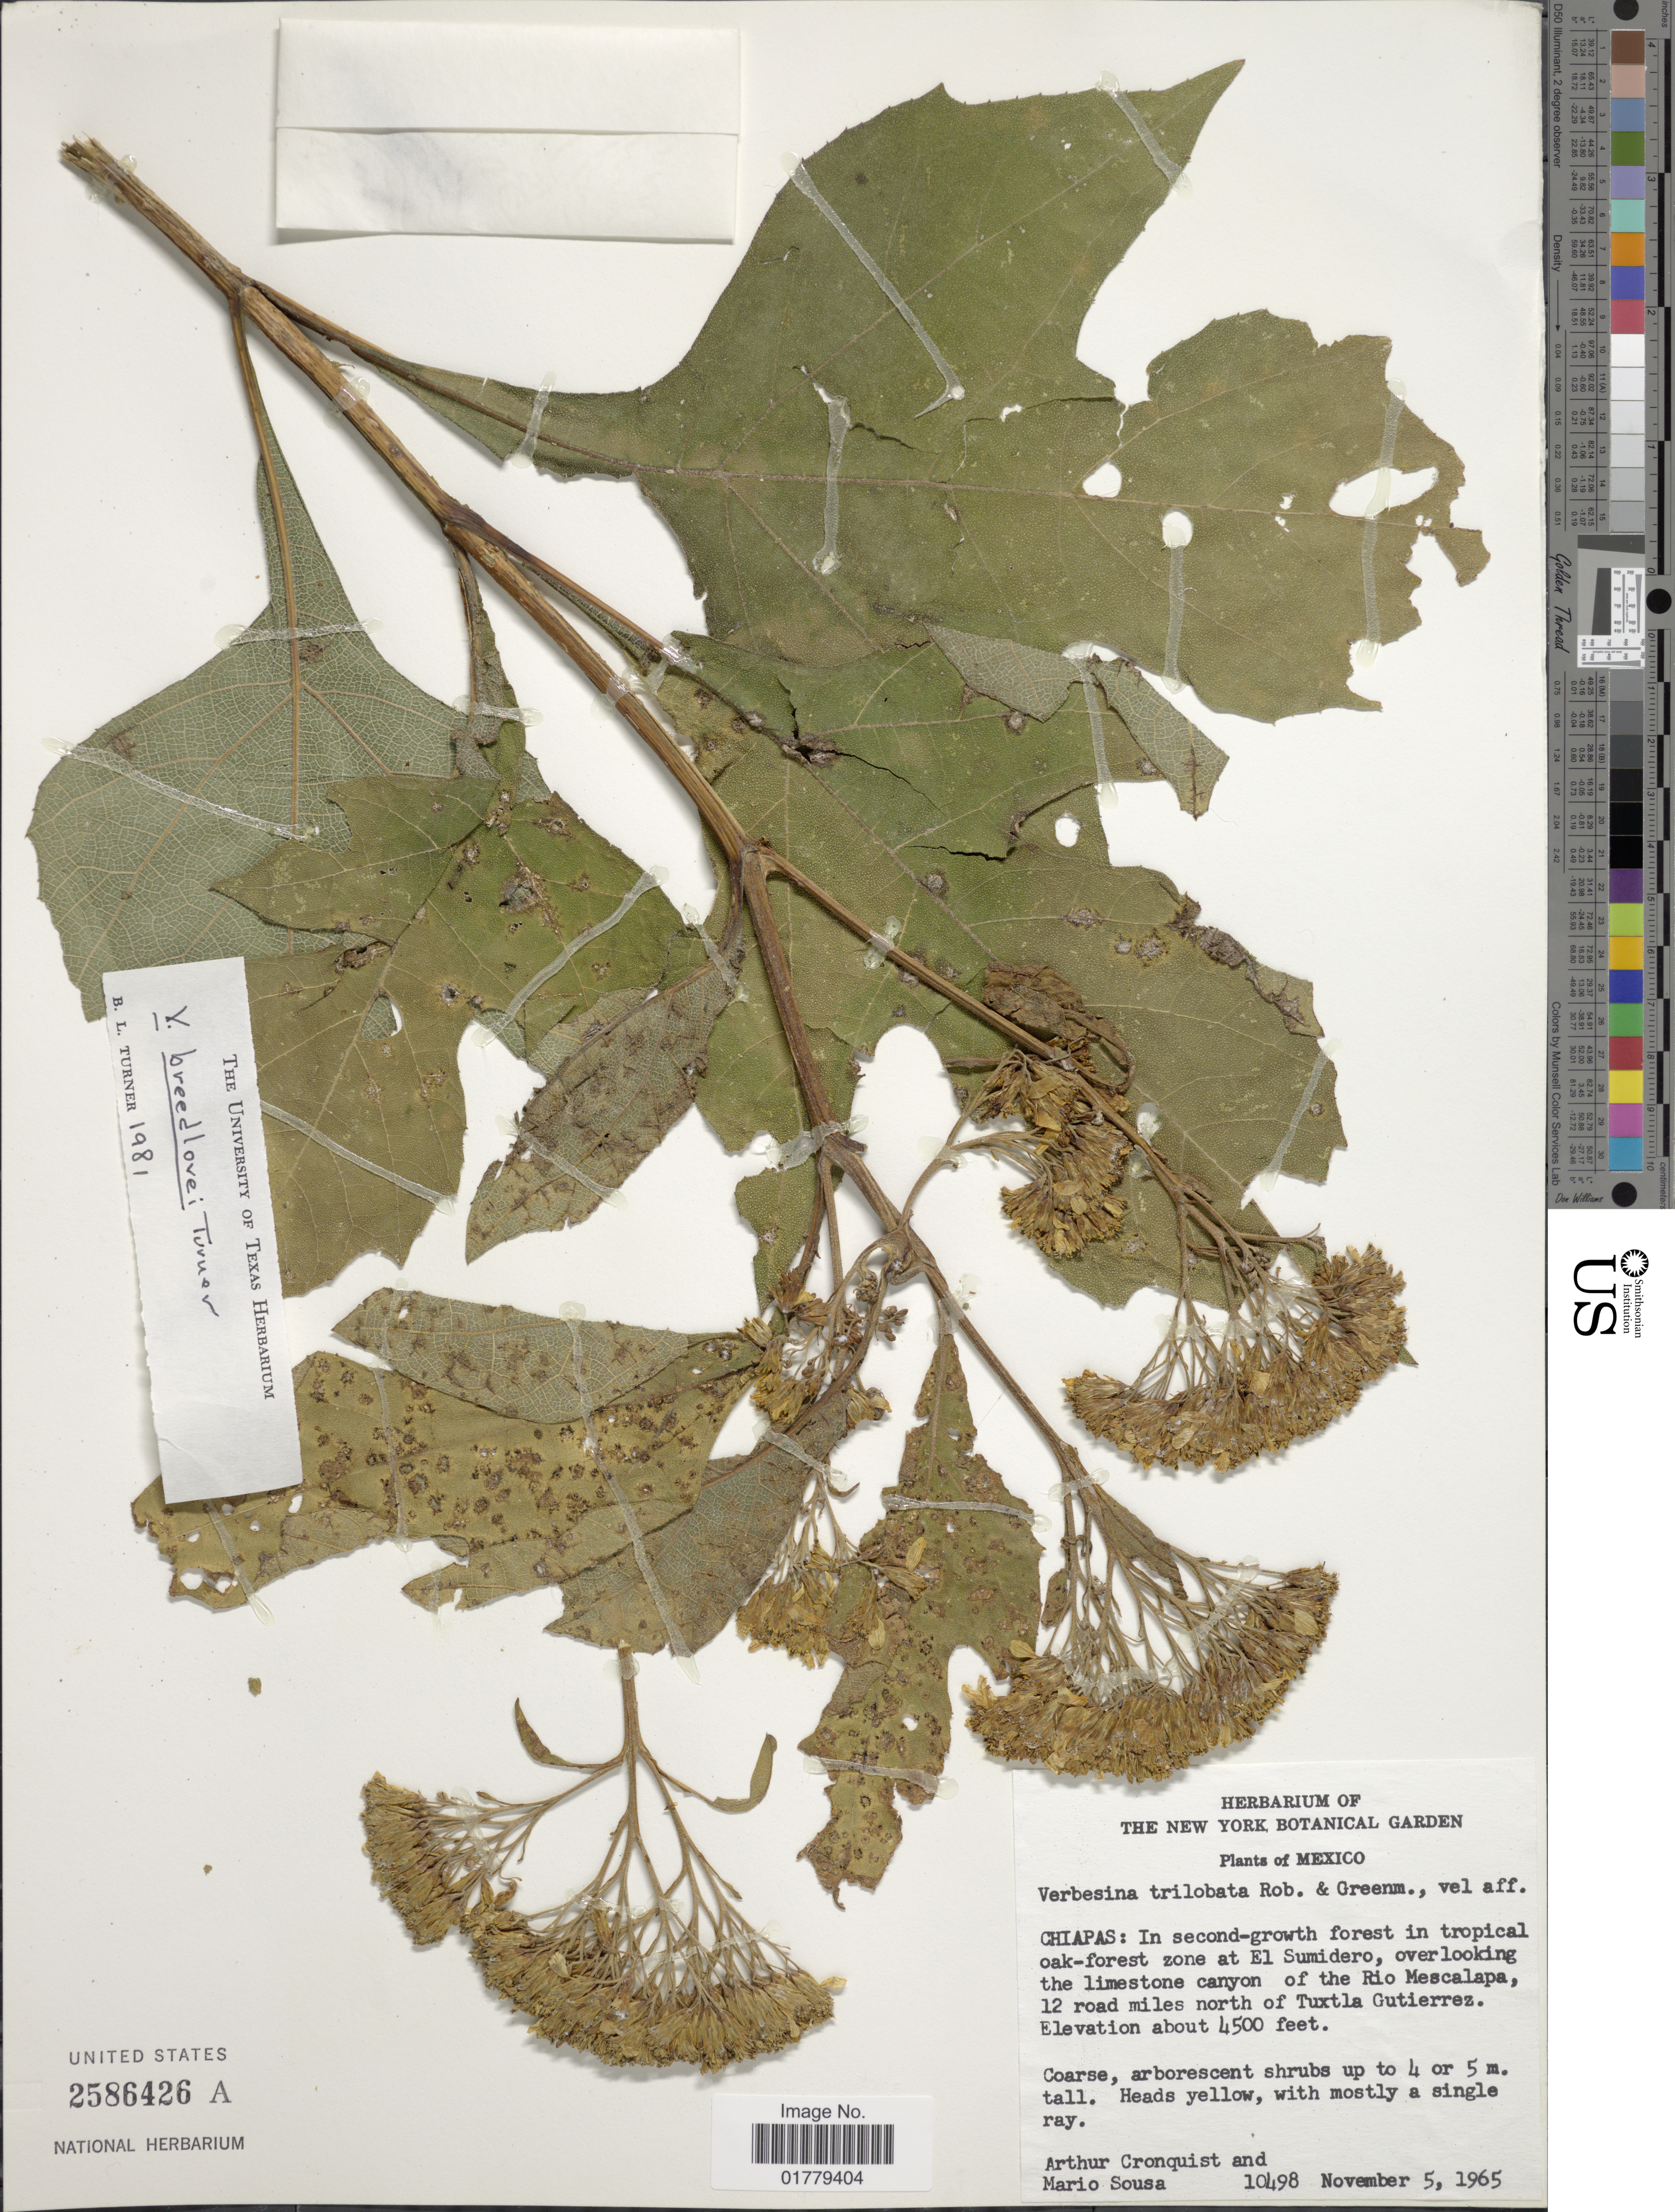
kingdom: Plantae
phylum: Tracheophyta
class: Magnoliopsida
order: Asterales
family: Asteraceae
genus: Verbesina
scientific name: Verbesina breedlovei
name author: B.L. Turner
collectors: A. J. Cronquist & M. Sousa S.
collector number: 10498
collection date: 1965-11-05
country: Mexico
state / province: Chiapas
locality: Chiapas: In second-growth forest in tropical oak-forest zone at El Sumidero, overlooking the limestone canyon of the Rio Mescalapa, 12 road miles north of Tuxtla Gutierrez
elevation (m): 1372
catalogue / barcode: US 2586426A